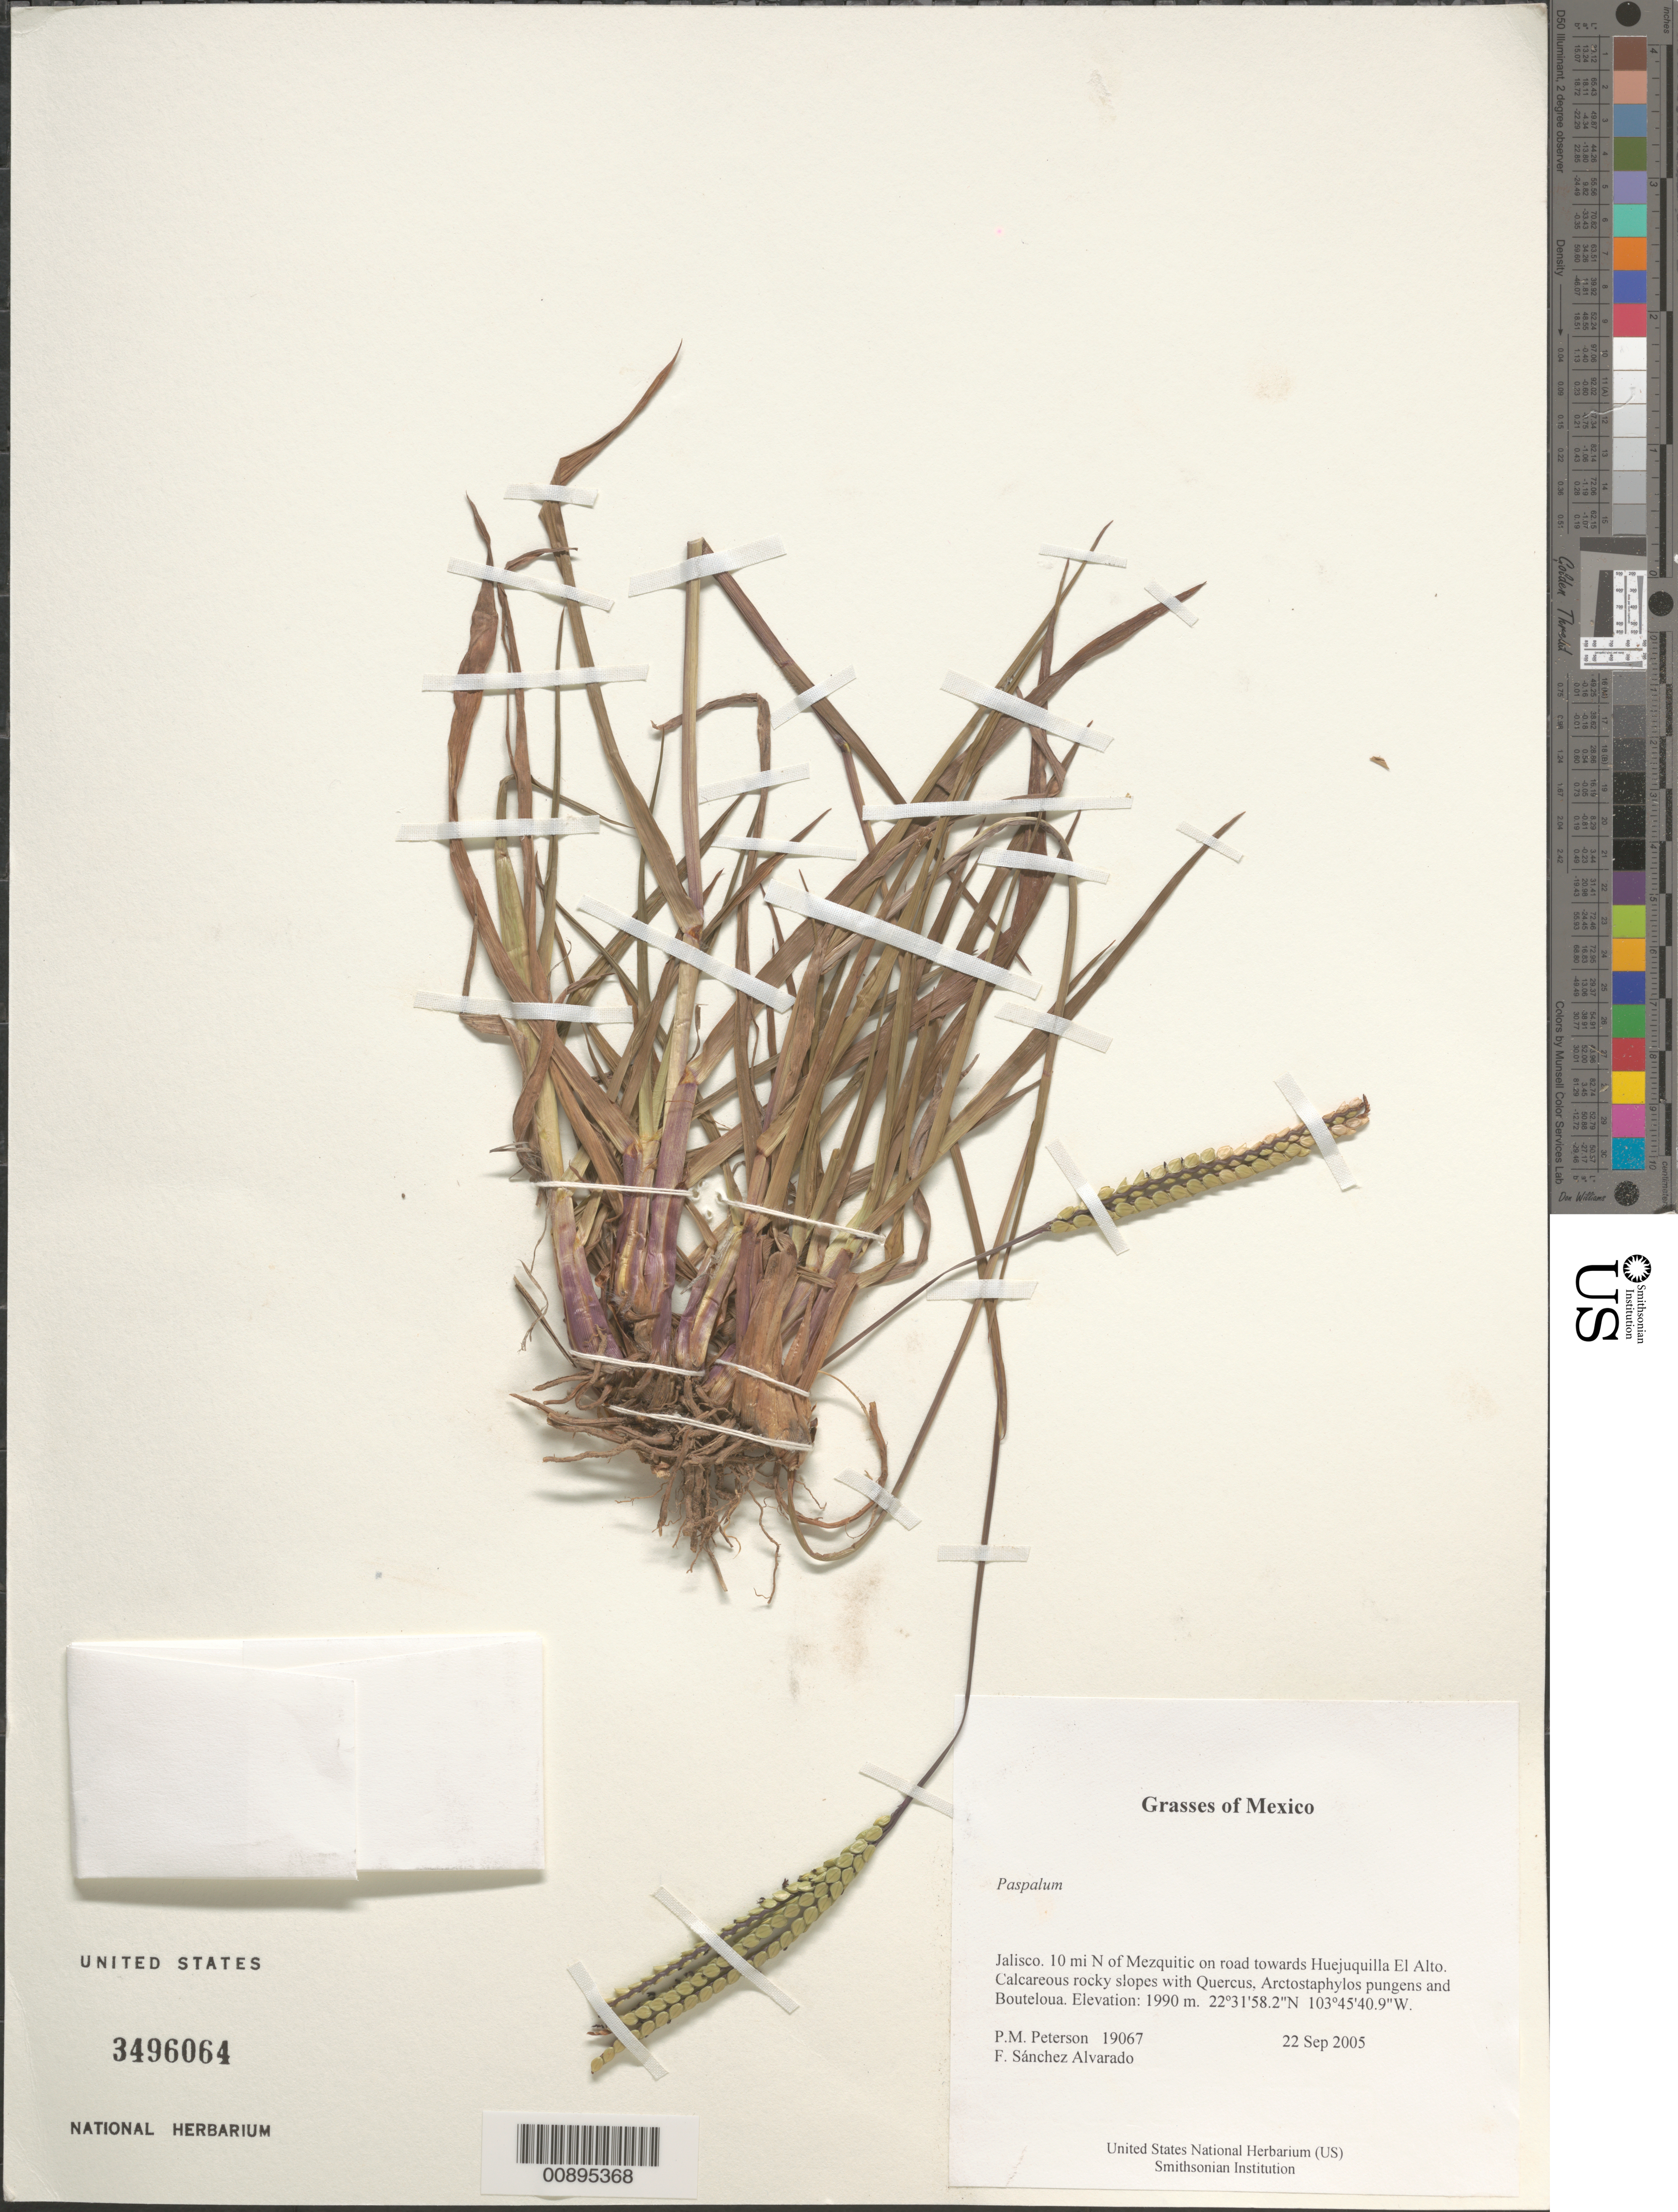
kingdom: Plantae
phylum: Tracheophyta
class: Liliopsida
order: Poales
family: Poaceae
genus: Paspalum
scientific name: Paspalum sp.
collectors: P. M. Peterson & F. Sánchez Alvarado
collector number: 19067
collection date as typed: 22 Sep 2005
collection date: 2005-09-22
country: Mexico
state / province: Jalisco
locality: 10 mi N of Mezquitic on road towards Huejuquilla El Alto. Calcareous rocky slopes with Quercus, Arctostaphylos pungens and Bouteloua.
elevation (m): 1990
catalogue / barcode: US 3496064